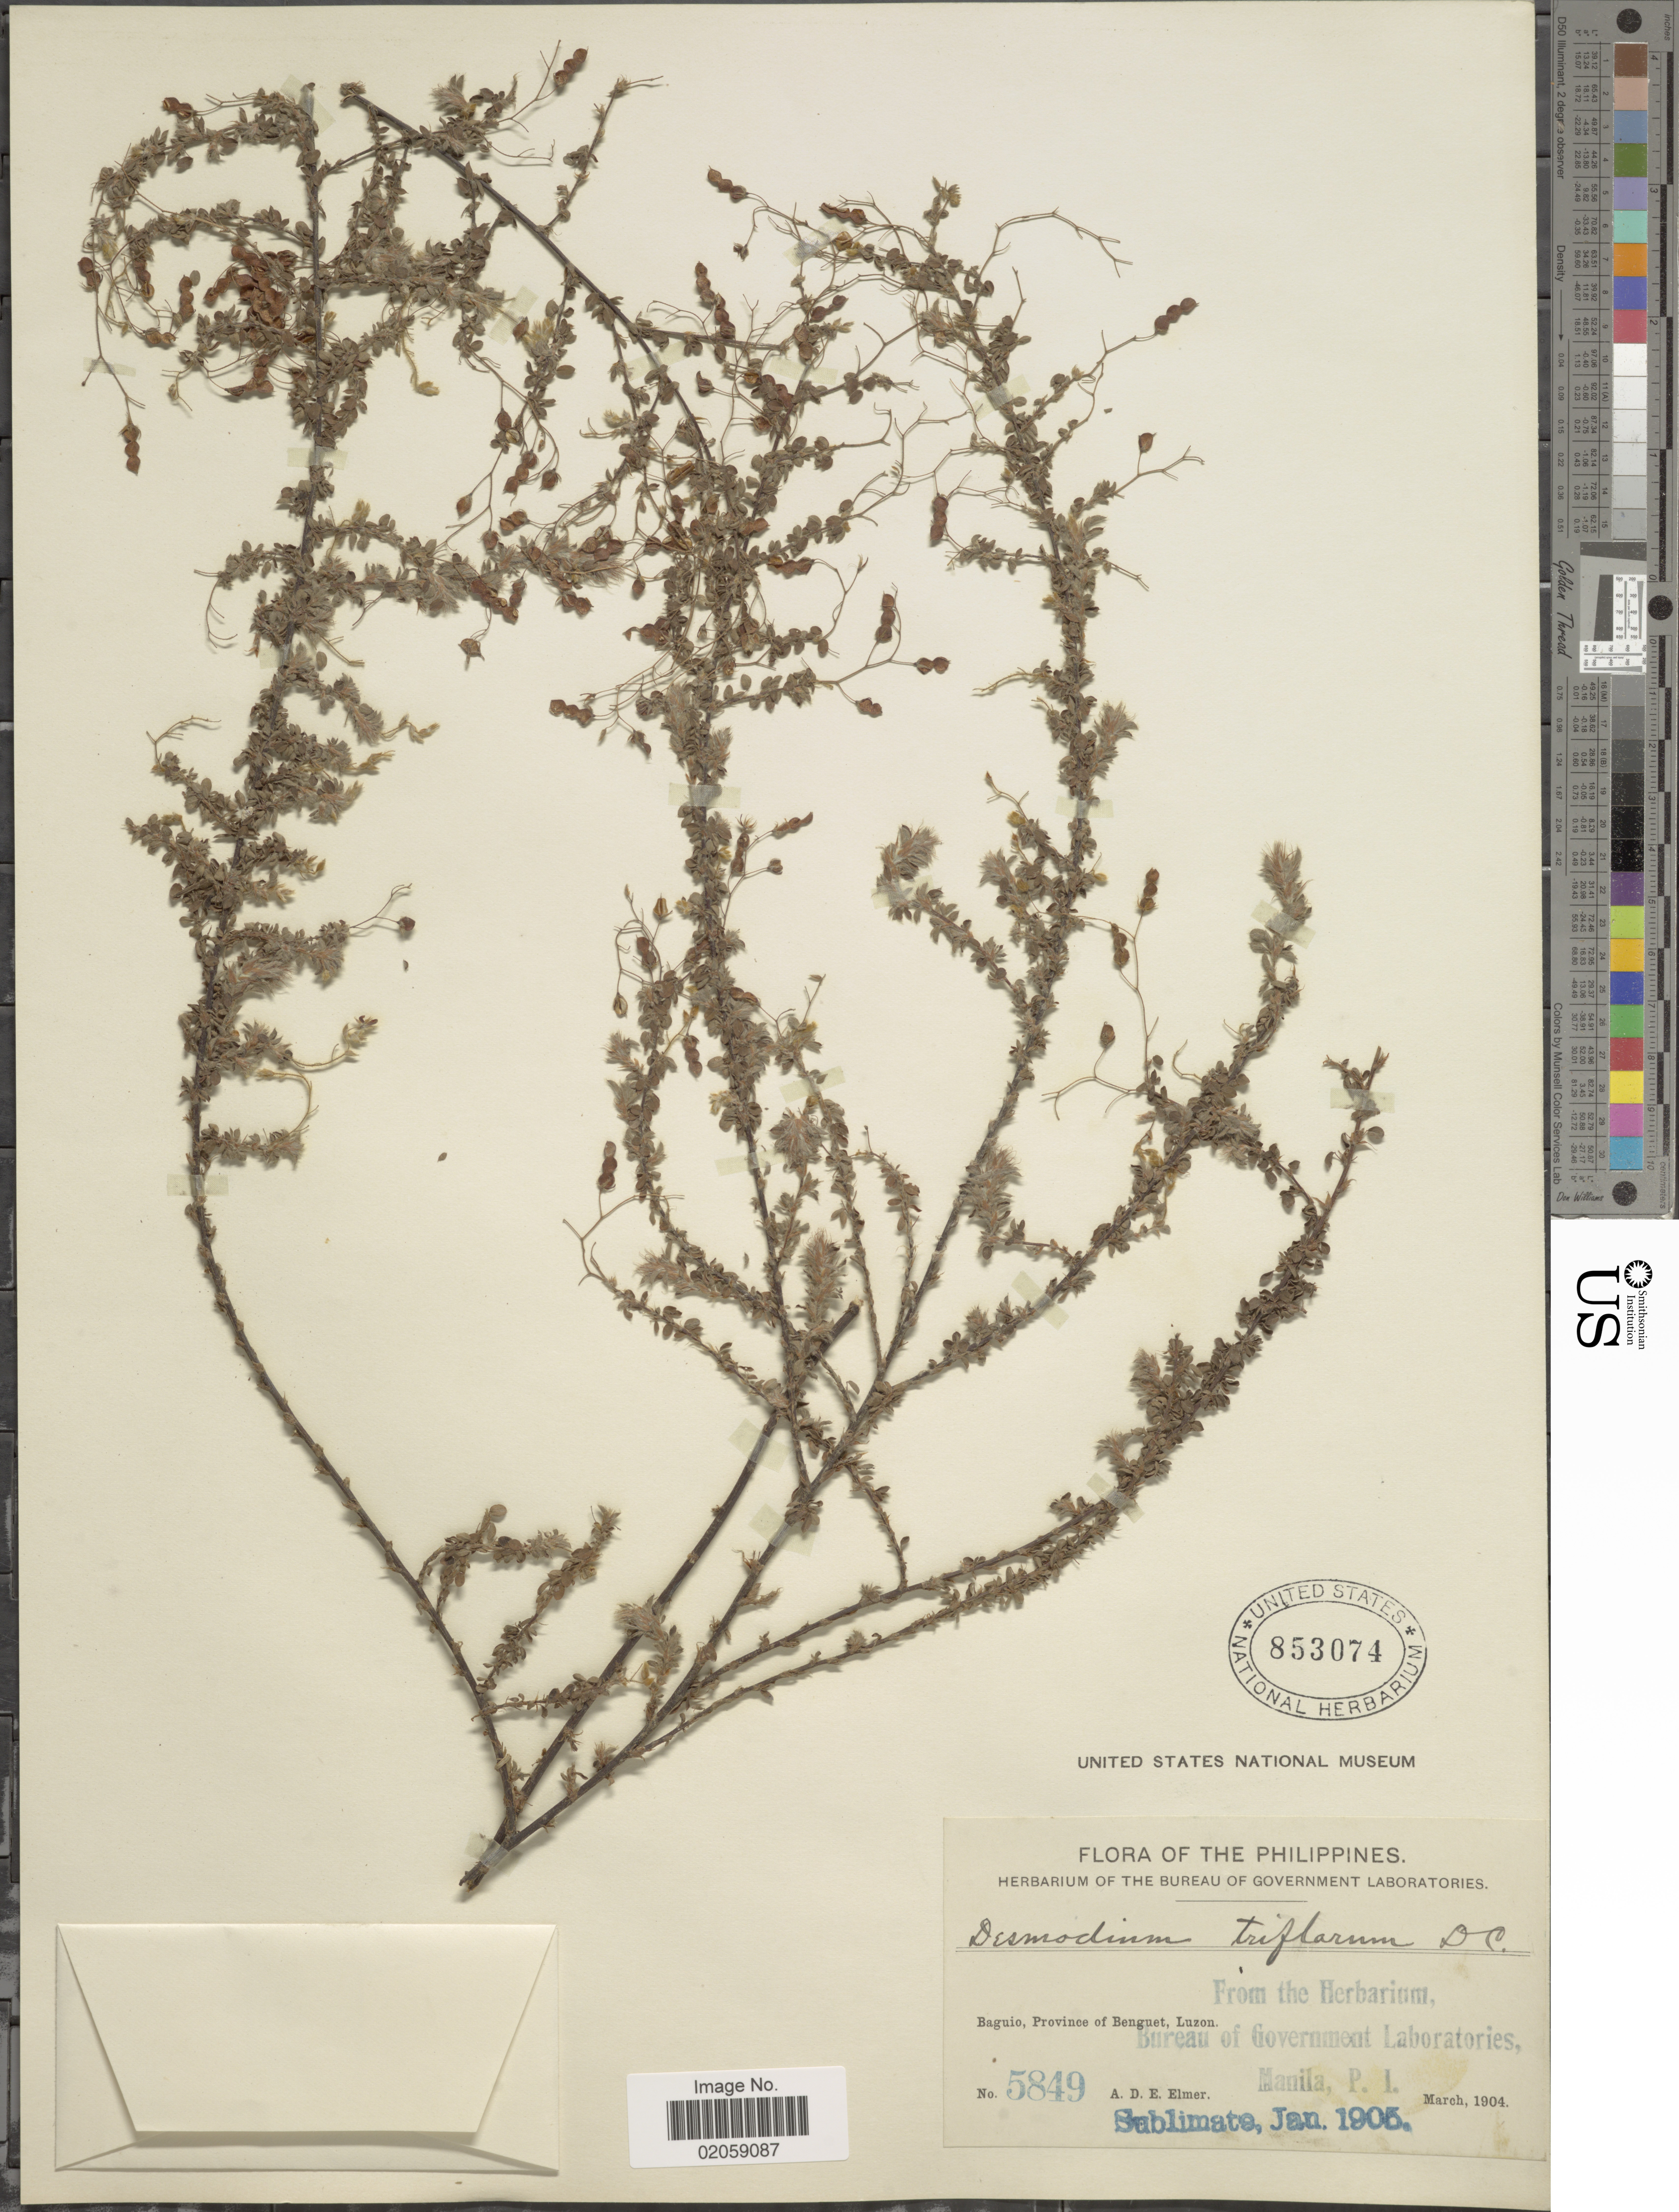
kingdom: Plantae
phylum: Tracheophyta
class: Magnoliopsida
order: Fabales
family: Fabaceae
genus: Leptodesmia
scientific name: Leptodesmia microphylla var. microphylla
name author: (Thunb.) H. Ohashi & K. Ohashi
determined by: Strong, Mark T., (BOT), Smithsonian Institution - National Museum of Natural History (UNITED STATES)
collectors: A. D. E. Elmer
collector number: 5849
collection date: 1904-03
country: Philippines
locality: Baguio, Province of Benguet, Luzon.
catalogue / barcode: US 853074